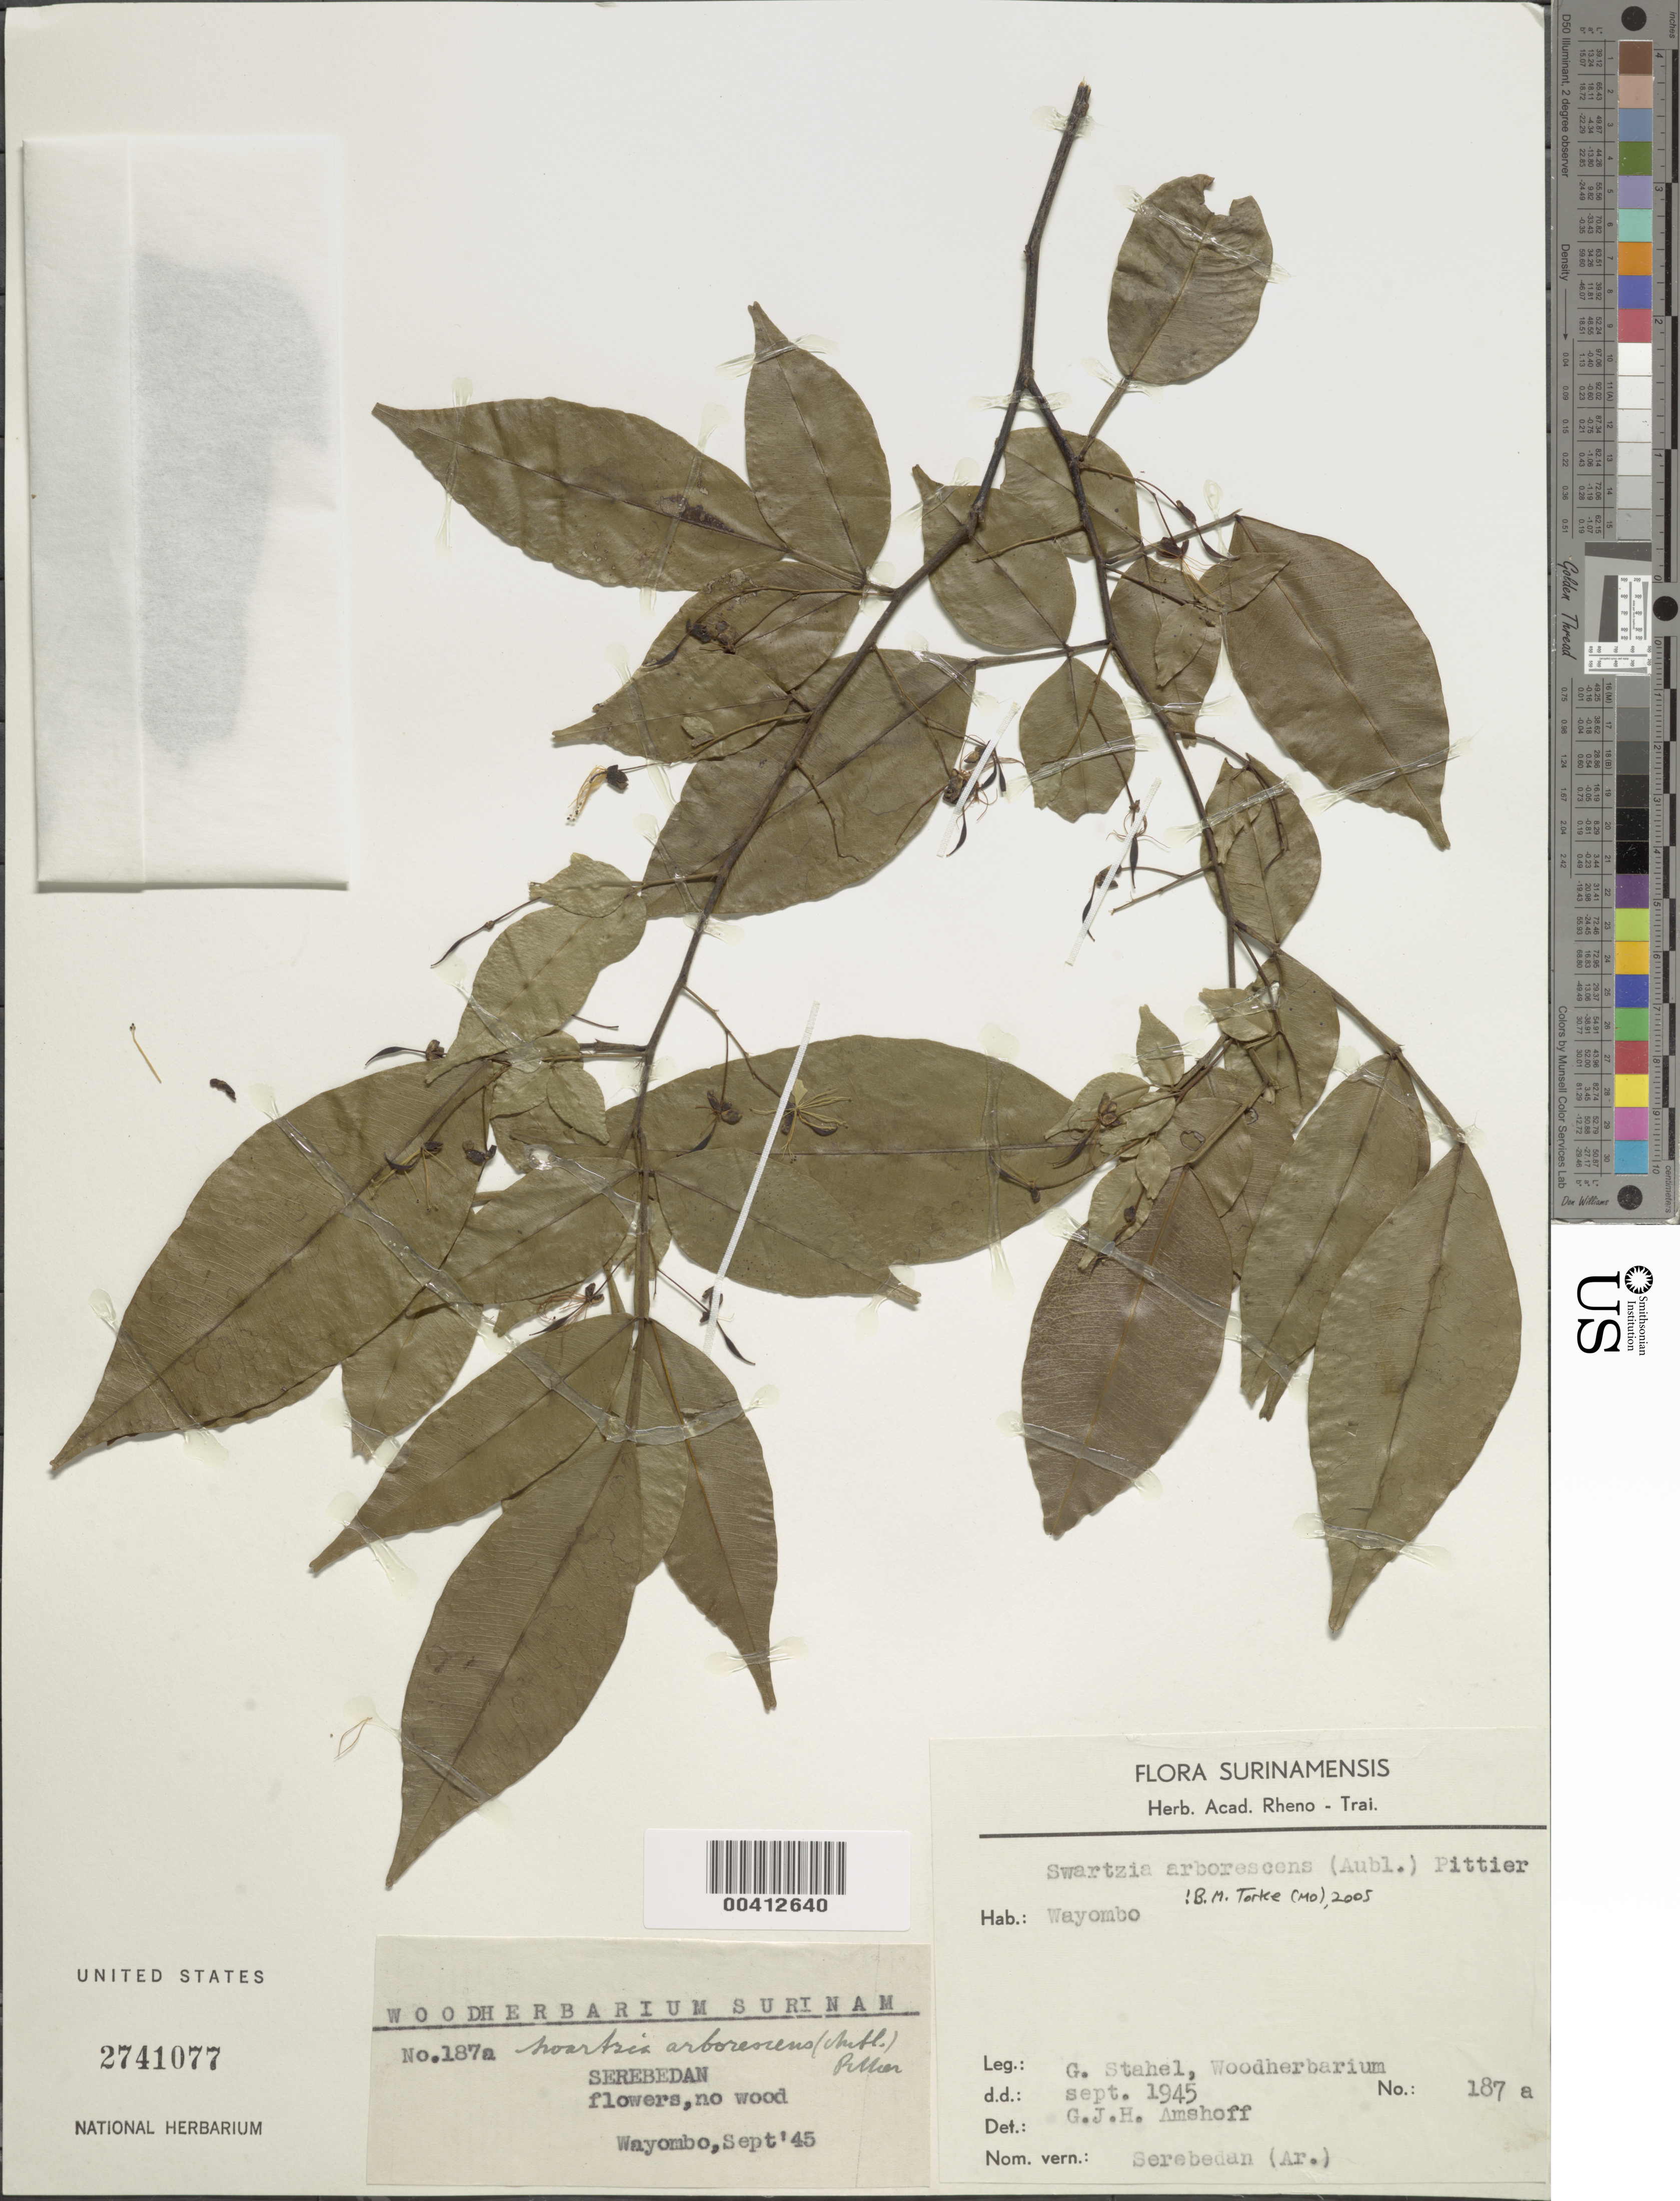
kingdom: Plantae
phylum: Tracheophyta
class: Magnoliopsida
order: Fabales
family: Fabaceae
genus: Swartzia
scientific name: Swartzia arborescens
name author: (Aubl.) Pittier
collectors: G. Stahel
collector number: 187 A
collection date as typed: Sep 1945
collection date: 1945-09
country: Suriname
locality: Serebedan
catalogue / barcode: US 2741077